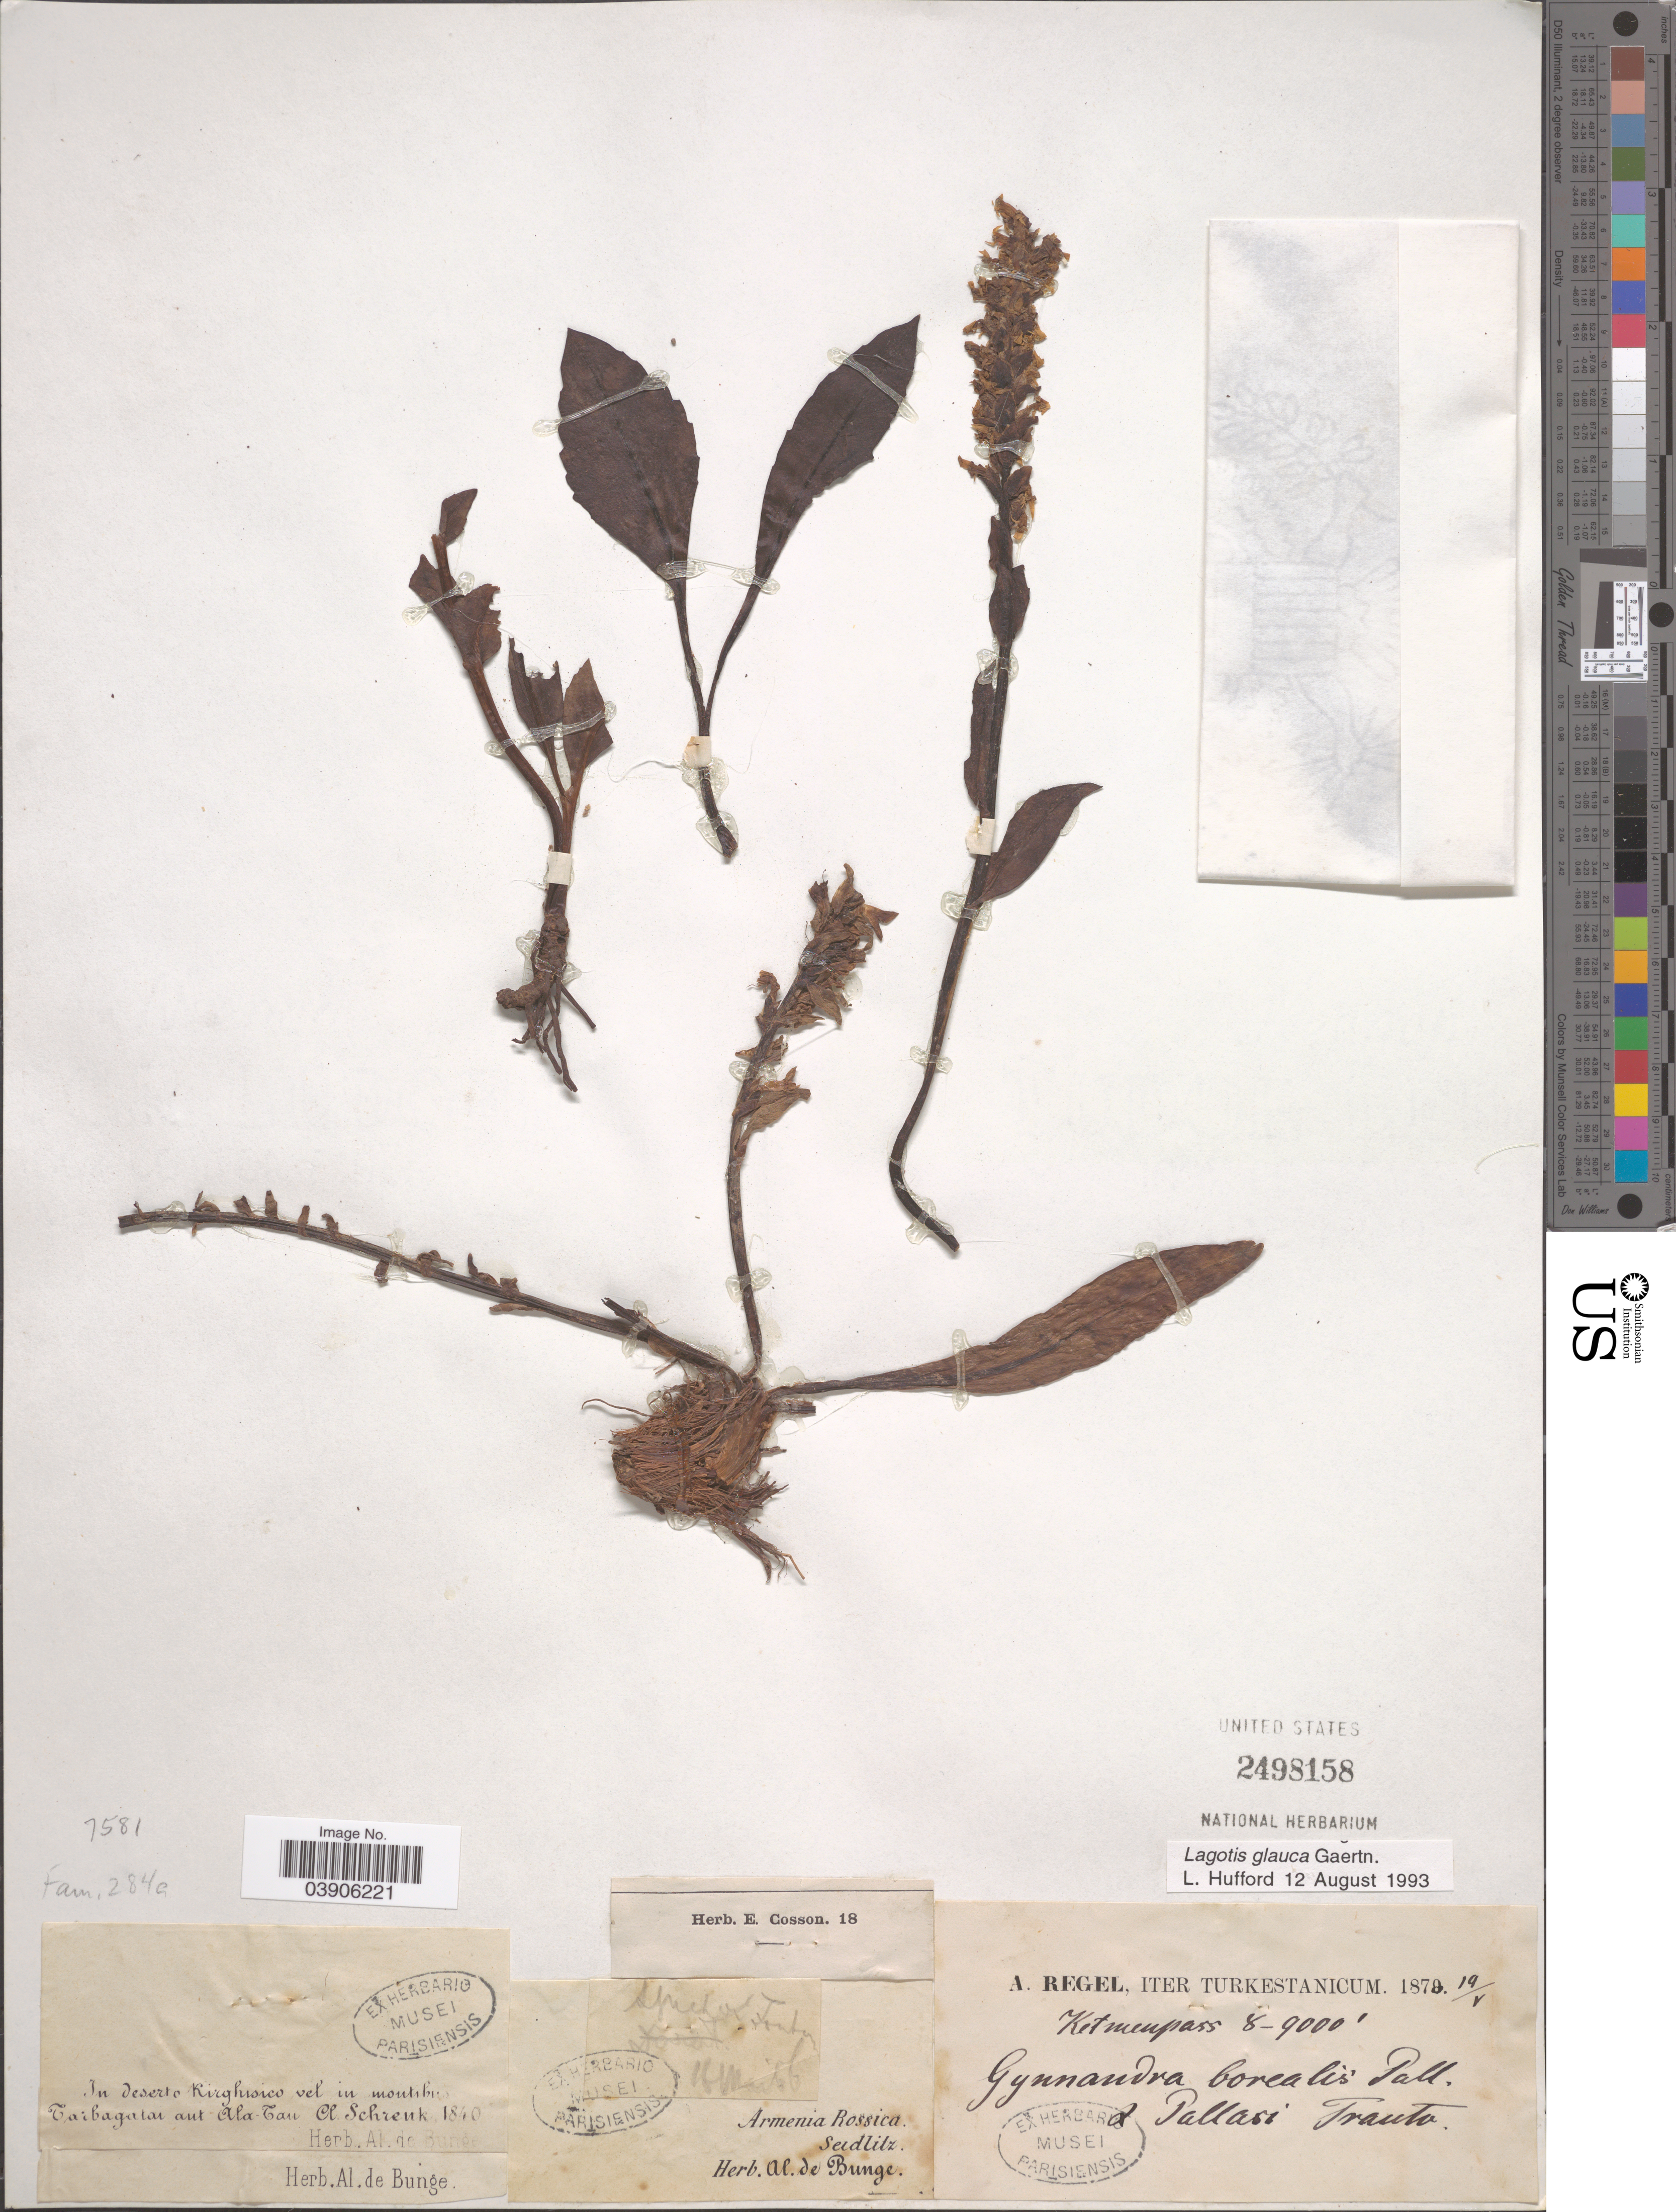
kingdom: Plantae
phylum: Tracheophyta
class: Magnoliopsida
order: Lamiales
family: Plantaginaceae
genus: Lagotis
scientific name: Lagotis glauca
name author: Gaertn.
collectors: A. Regel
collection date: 1870-05-19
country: Kazakhstan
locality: Turkestanicum. Ketmenpass.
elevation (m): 2438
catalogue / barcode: US 2498158-2